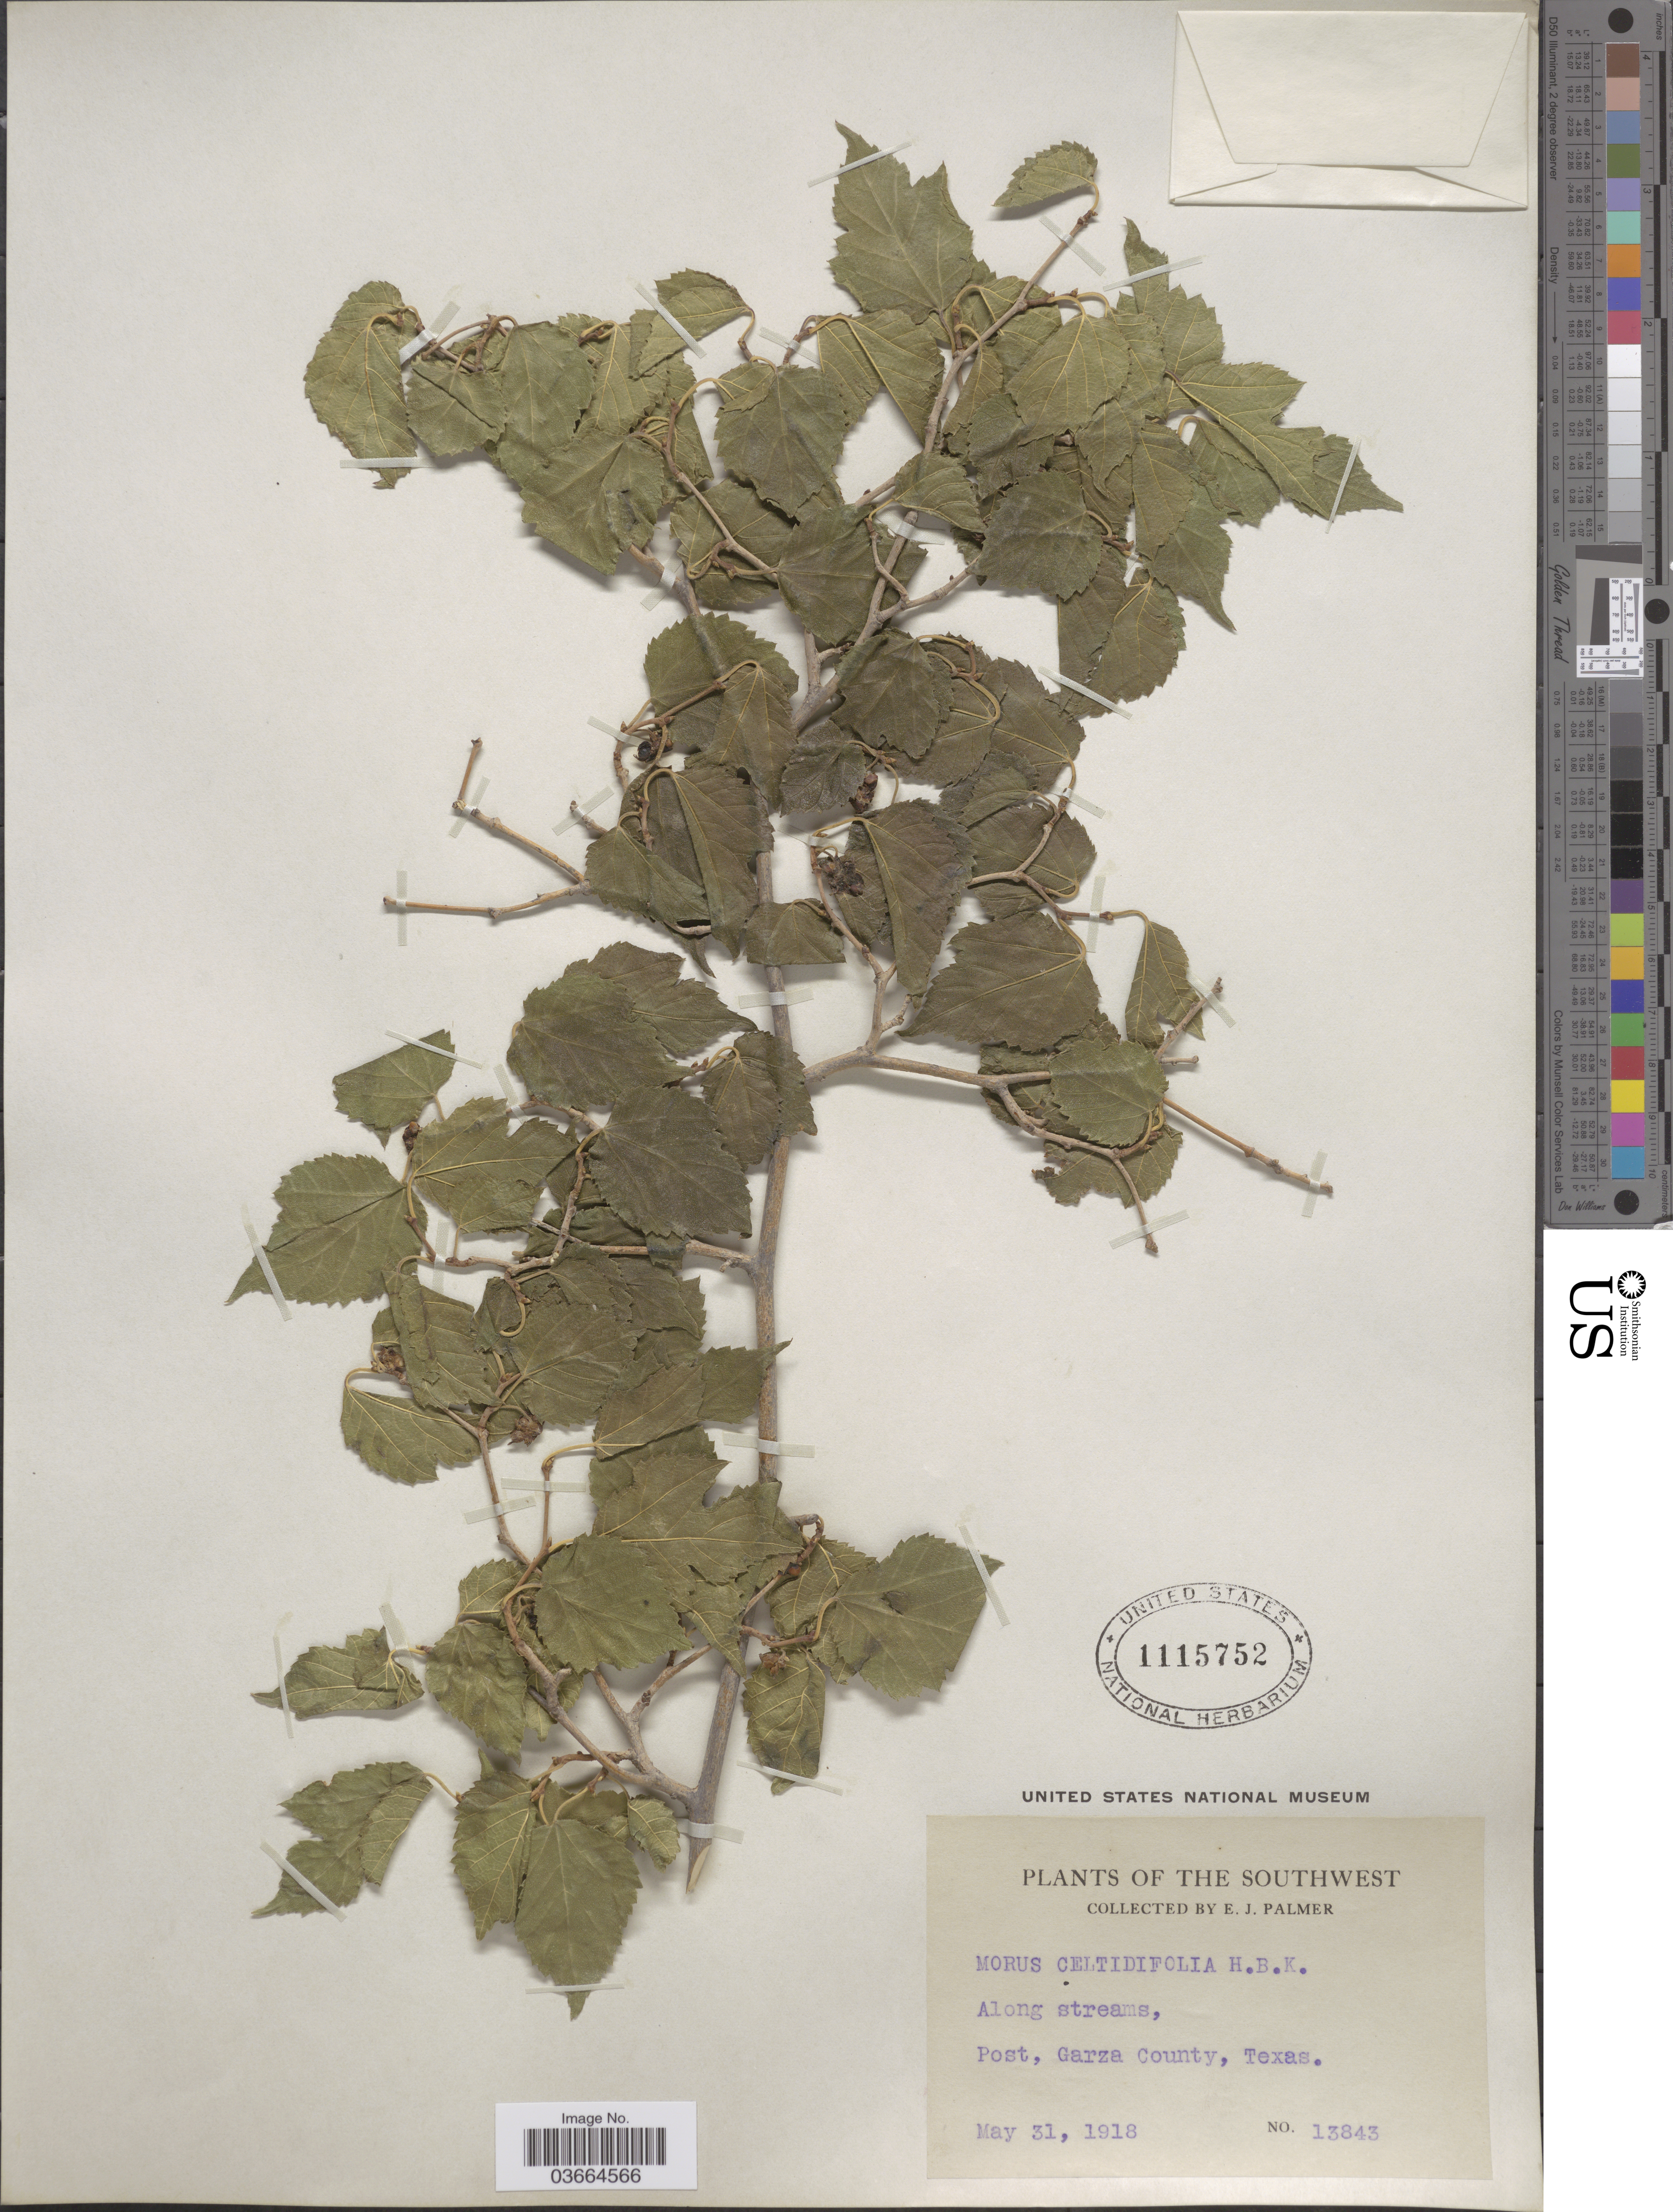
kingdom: Plantae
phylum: Tracheophyta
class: Magnoliopsida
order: Rosales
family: Moraceae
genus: Morus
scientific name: Morus microphylla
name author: Buckley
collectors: E. J. Palmer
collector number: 13843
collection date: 1918-05-31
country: United States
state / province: Texas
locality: The Southwest. Along streams, Post, Garza County.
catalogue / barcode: US 1115752